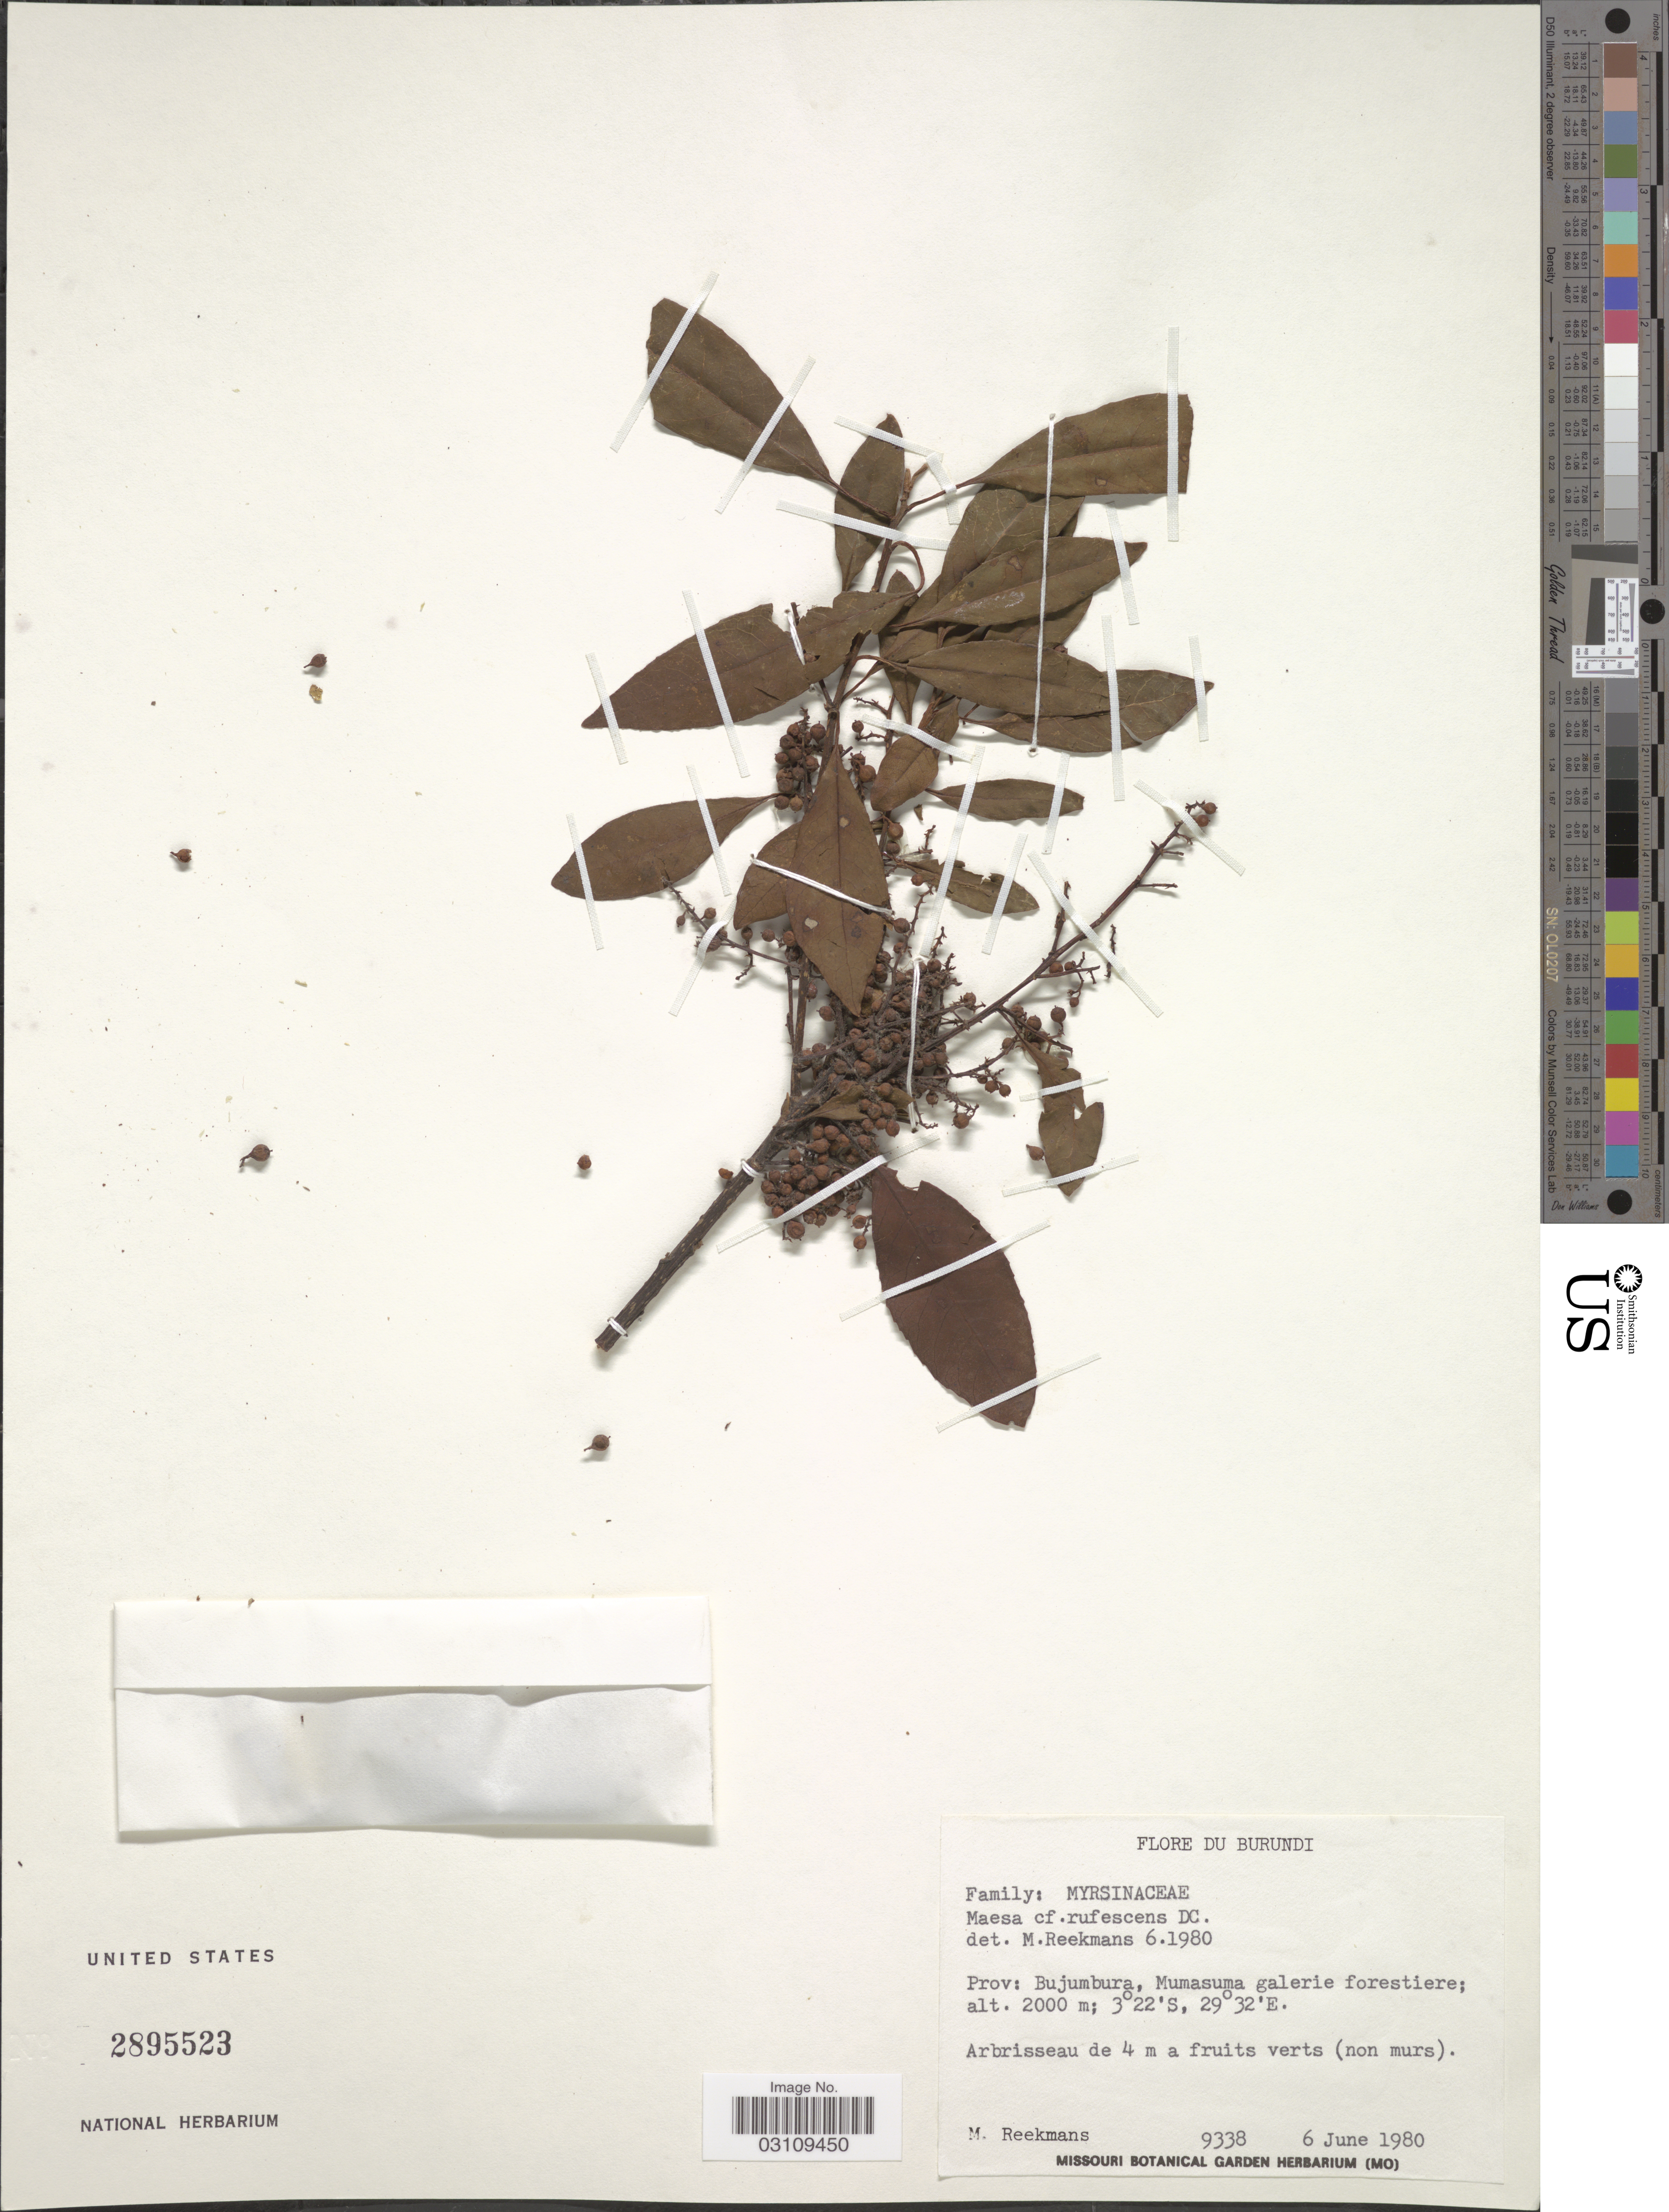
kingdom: Plantae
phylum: Tracheophyta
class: Magnoliopsida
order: Ericales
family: Primulaceae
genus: Maesa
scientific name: Maesa sp.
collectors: M. Reekmans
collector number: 9338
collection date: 1980-06-06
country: Burundi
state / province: Bujumura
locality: Prov: Bujumbura, Mumasuma galerie forestiere.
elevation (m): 2000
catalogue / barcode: US 2895523